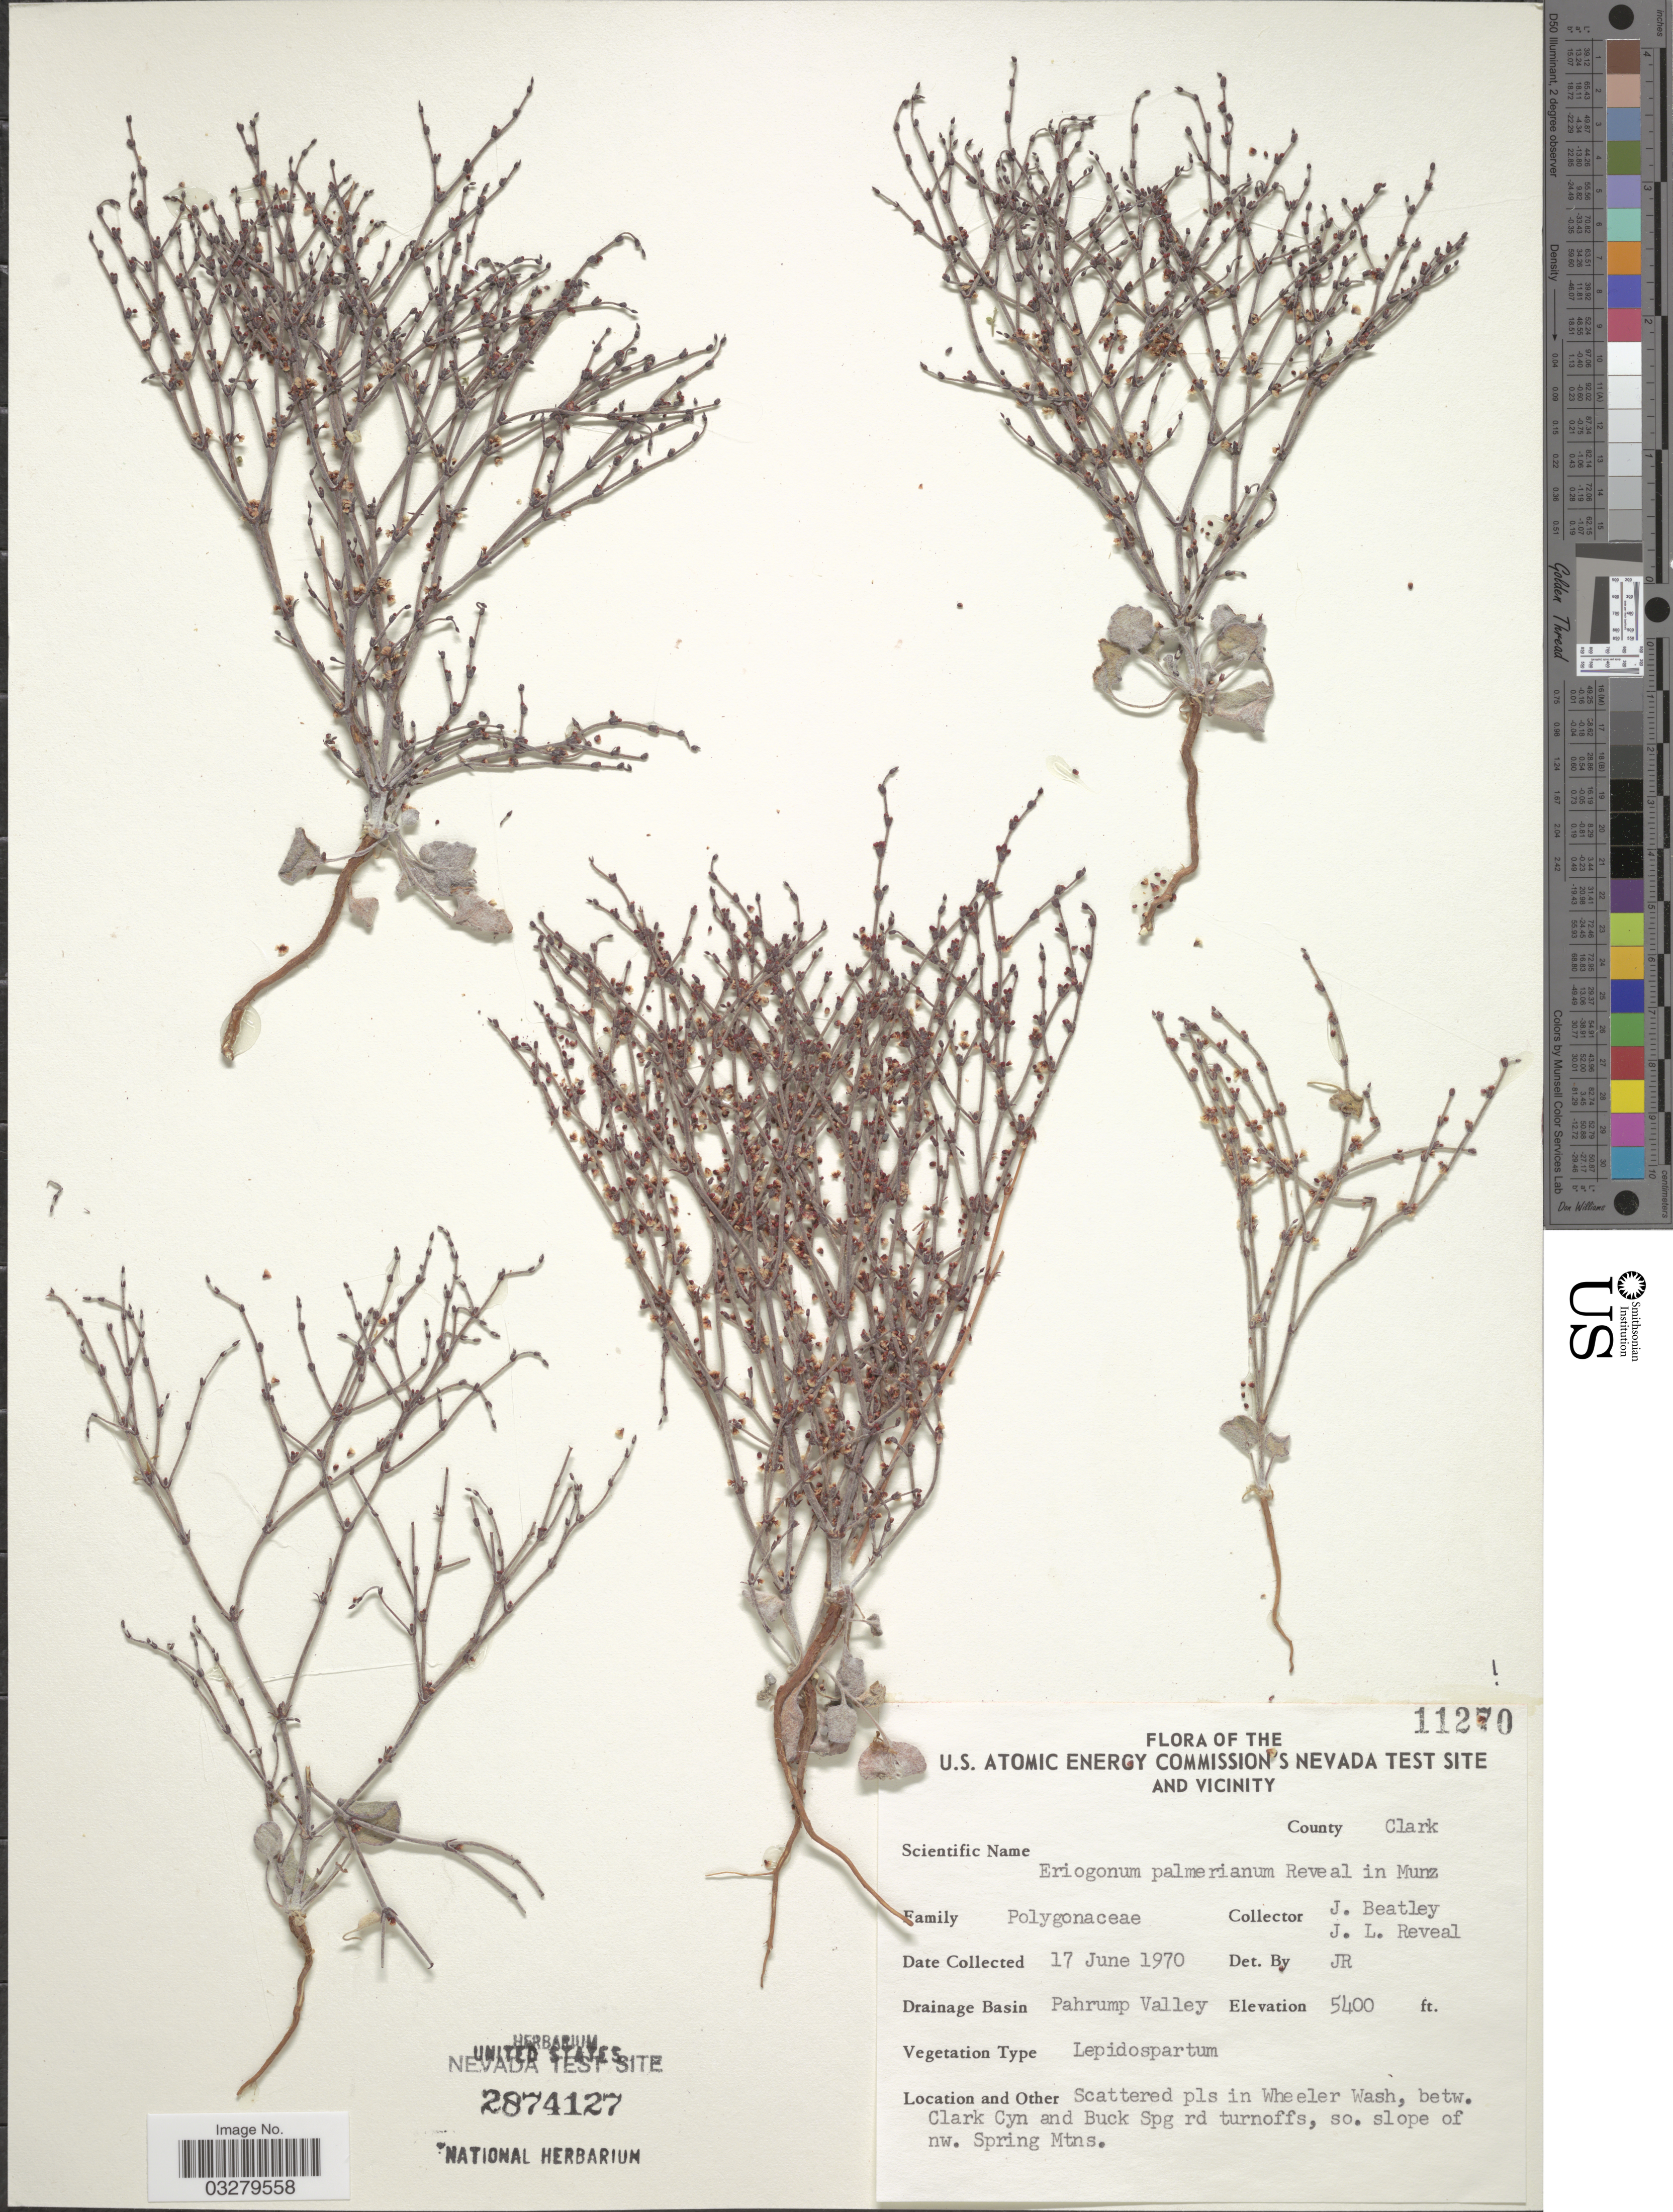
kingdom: Plantae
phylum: Tracheophyta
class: Magnoliopsida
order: Caryophyllales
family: Polygonaceae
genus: Eriogonum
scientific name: Eriogonum palmerianum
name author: Reveal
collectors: J. C. Beatley & J. L. Reveal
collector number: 11270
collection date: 1970-06-17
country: United States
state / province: Nevada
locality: U.S. Atomic Energy Commission's Nevada Test Site and Vicinity. County Clark. Drainage Basin Pahrump Valley. Scattered pls in Wheeler Wash, betw. Clark Cyn and Buck Spg rd turnoffs, so. slope of nw. Spring Mtns.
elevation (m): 1646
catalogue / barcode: US 2874127